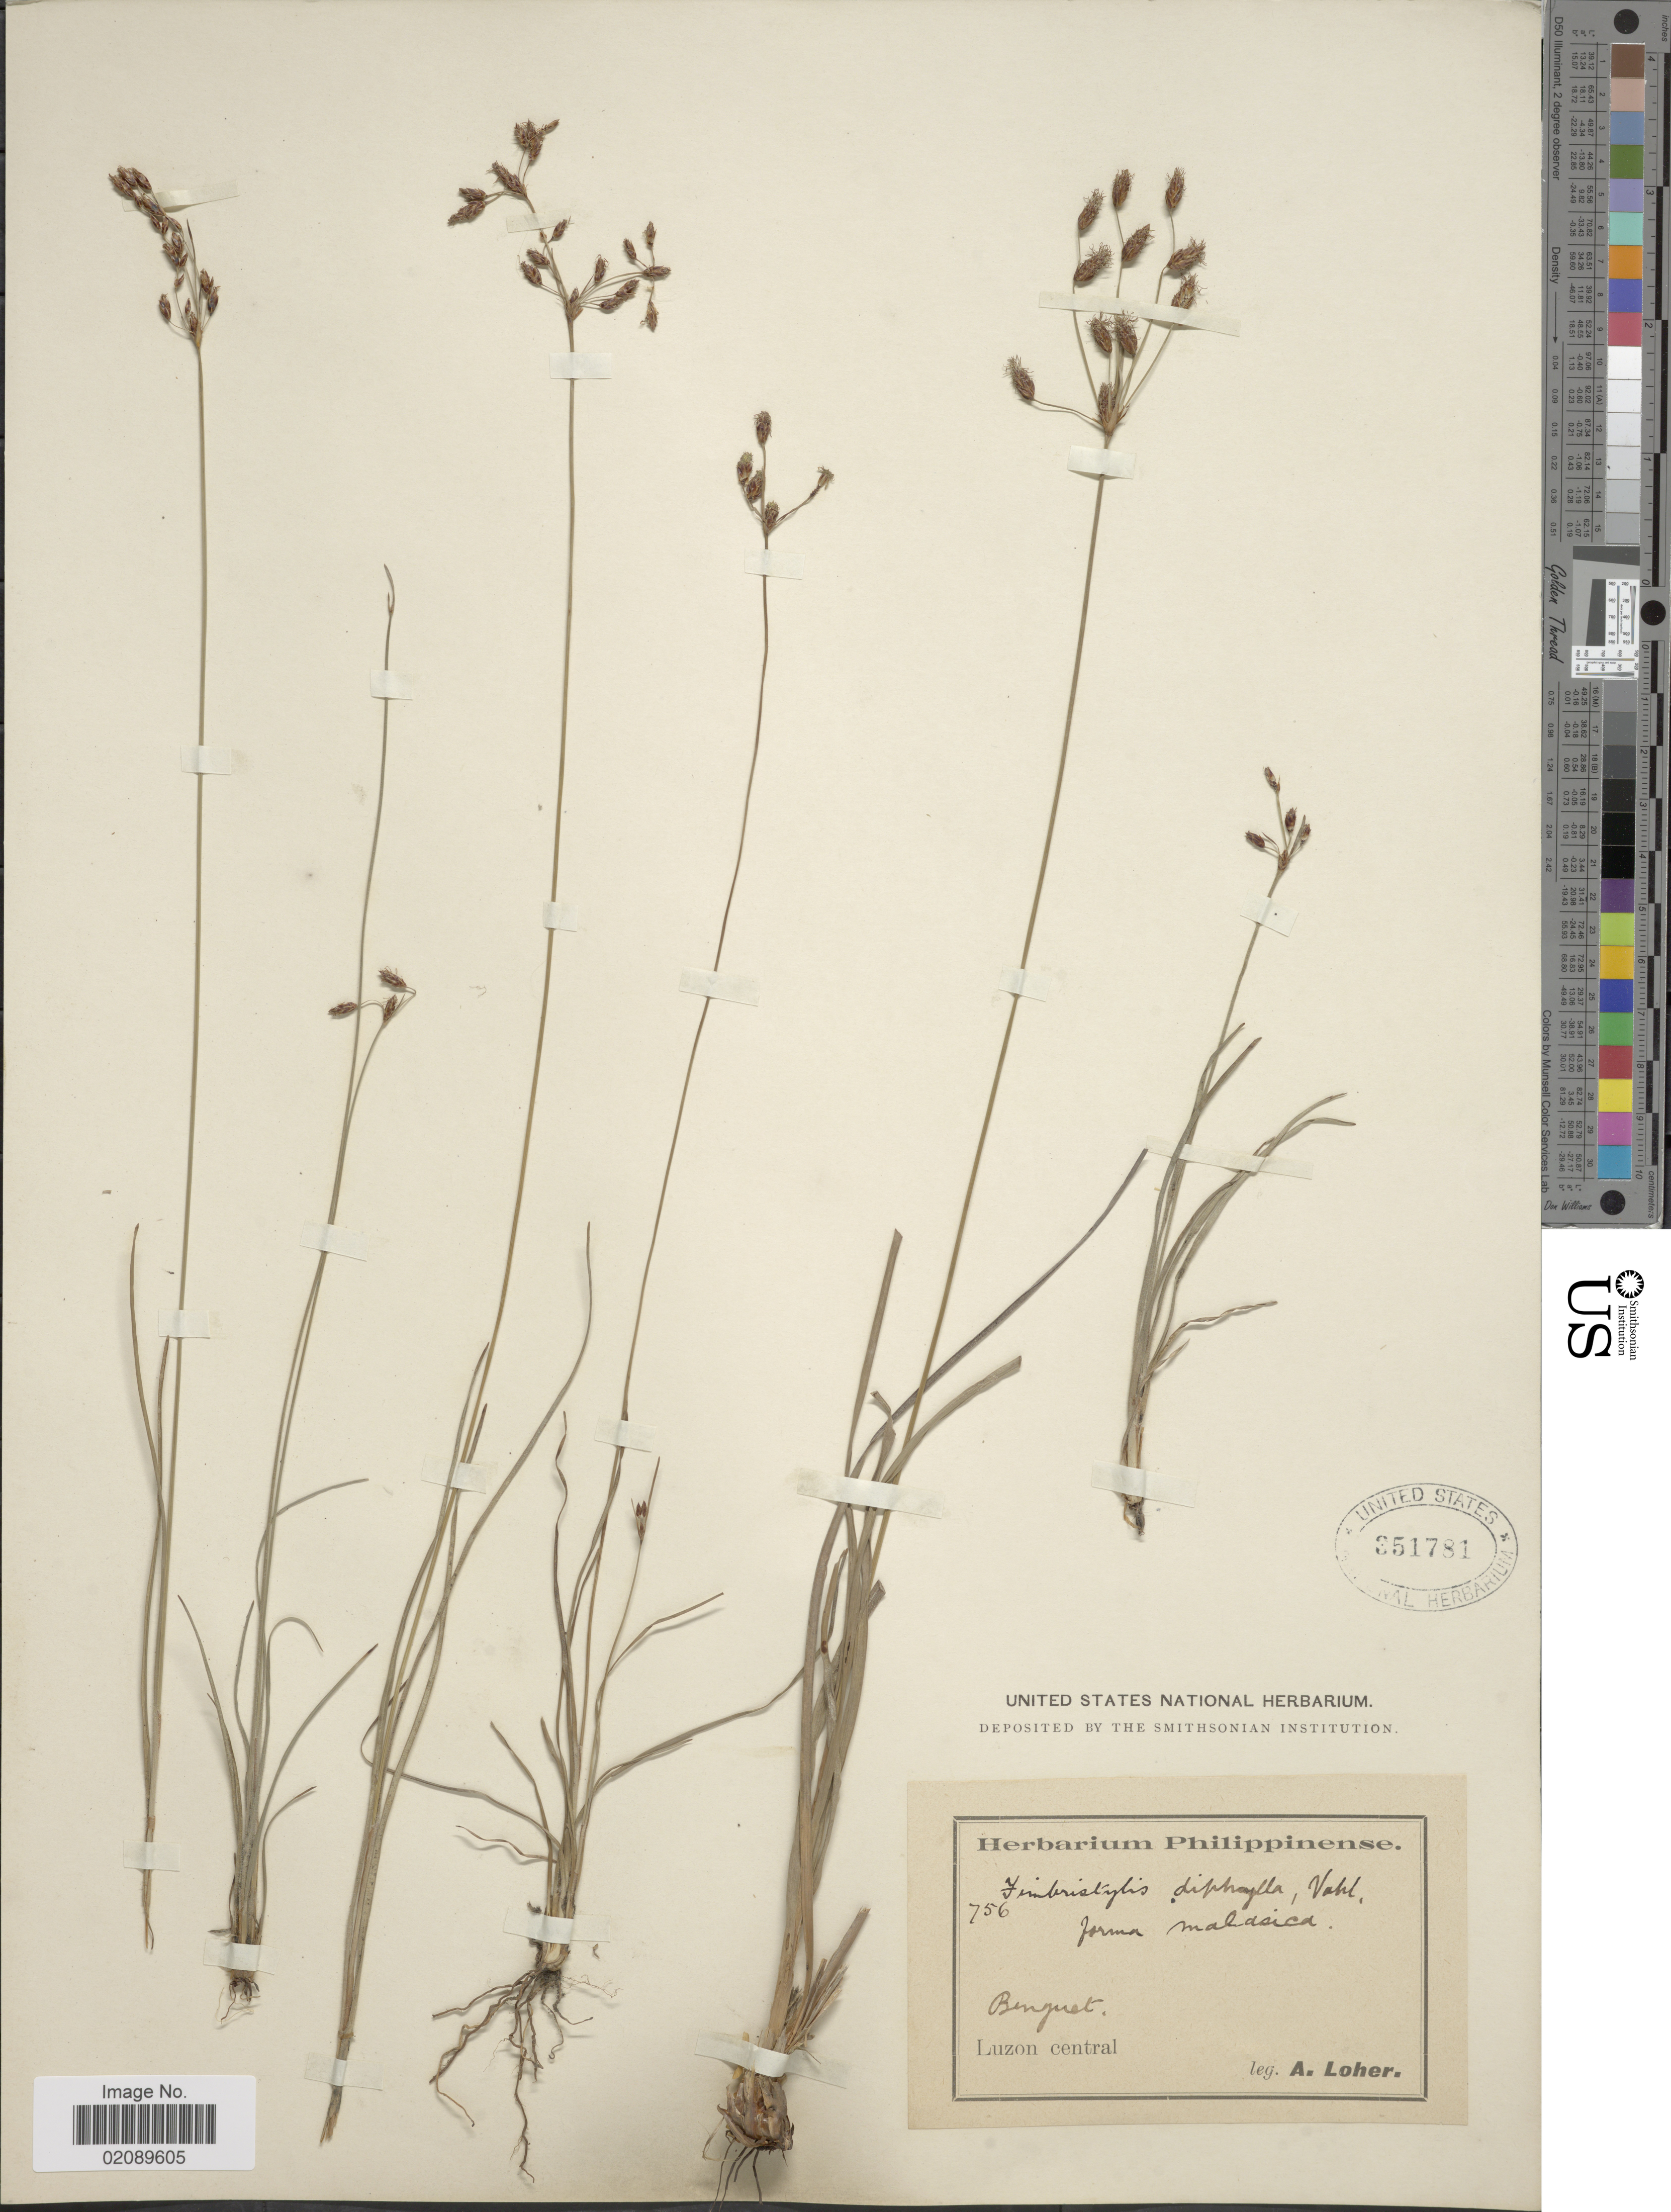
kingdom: Plantae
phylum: Tracheophyta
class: Liliopsida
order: Poales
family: Cyperaceae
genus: Fimbristylis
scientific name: Fimbristylis annua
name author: (All.) Roem. & Schult.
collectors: A. Loher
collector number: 756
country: Philippines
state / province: Central Luzon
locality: Benguet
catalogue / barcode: US 351781